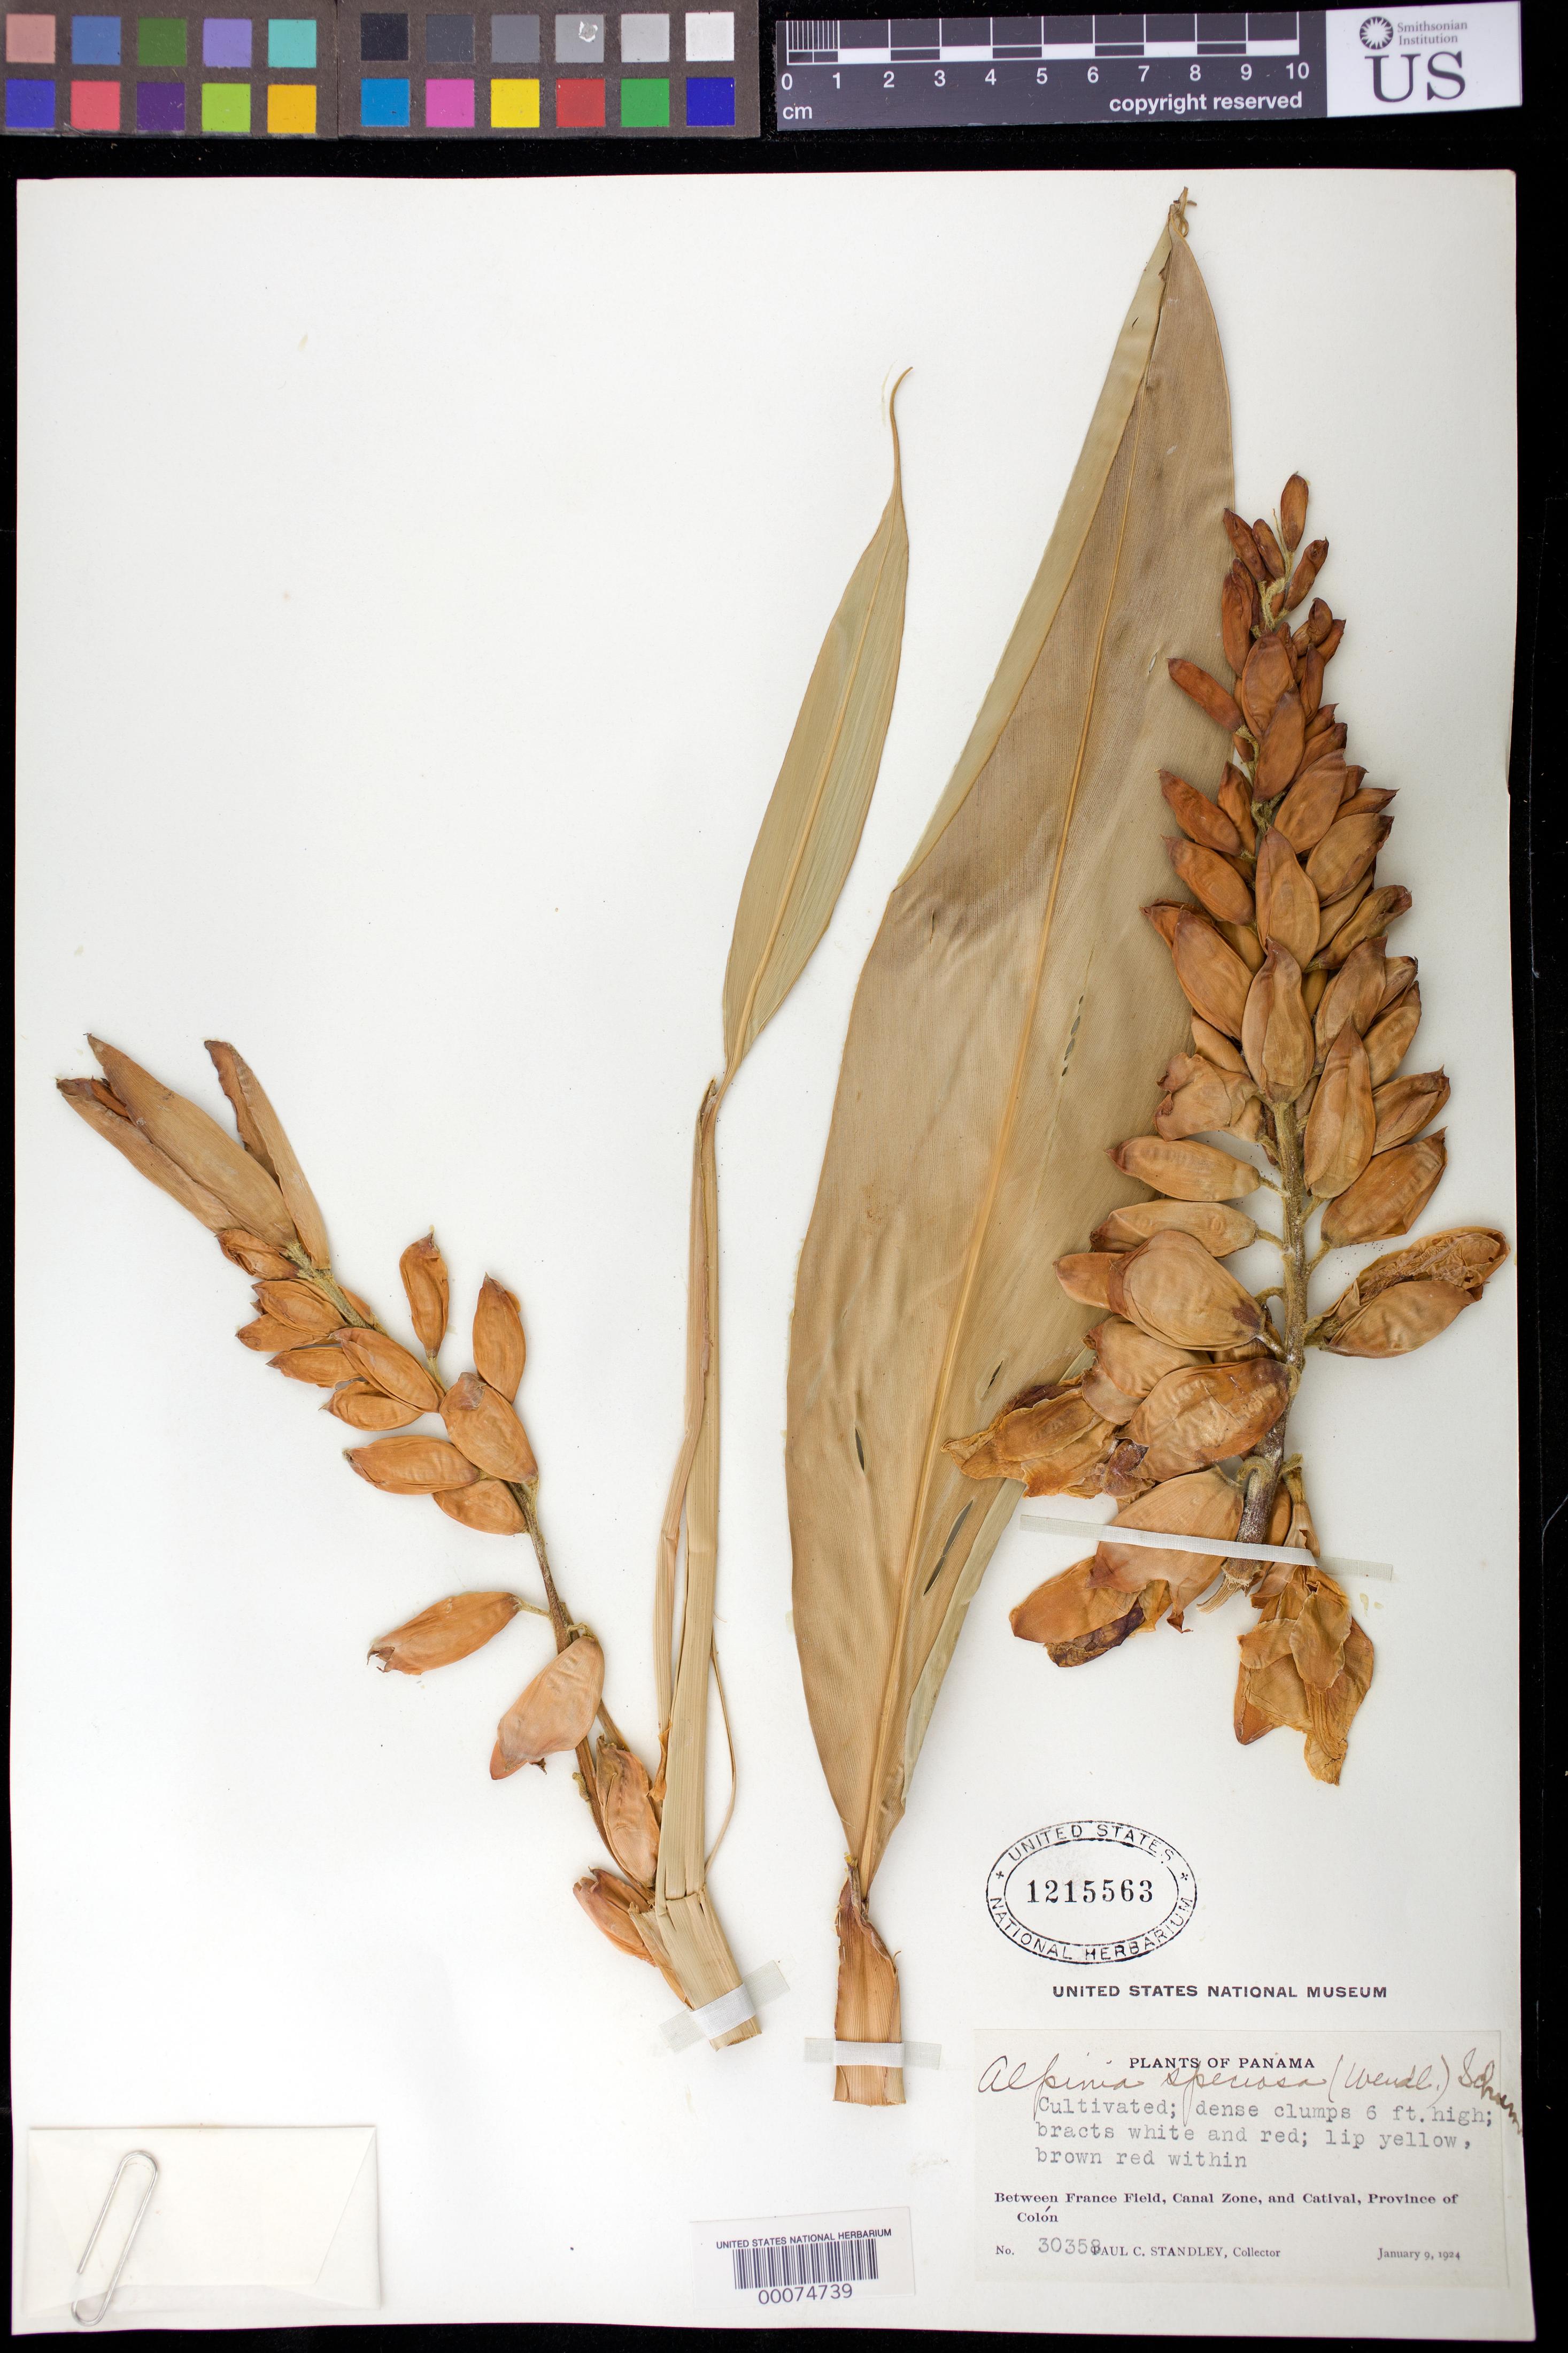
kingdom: Plantae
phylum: Tracheophyta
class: Liliopsida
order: Zingiberales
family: Zingiberaceae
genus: Alpinia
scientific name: Alpinia zerumbet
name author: (Pers.) B.L. Burtt & R.M. Sm.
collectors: P. C. Standley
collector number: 30358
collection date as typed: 09 Jan 1924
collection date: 1924-01-09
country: Panama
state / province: Colón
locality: Between France Field, Canal Zone, and Catival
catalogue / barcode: US 1215563